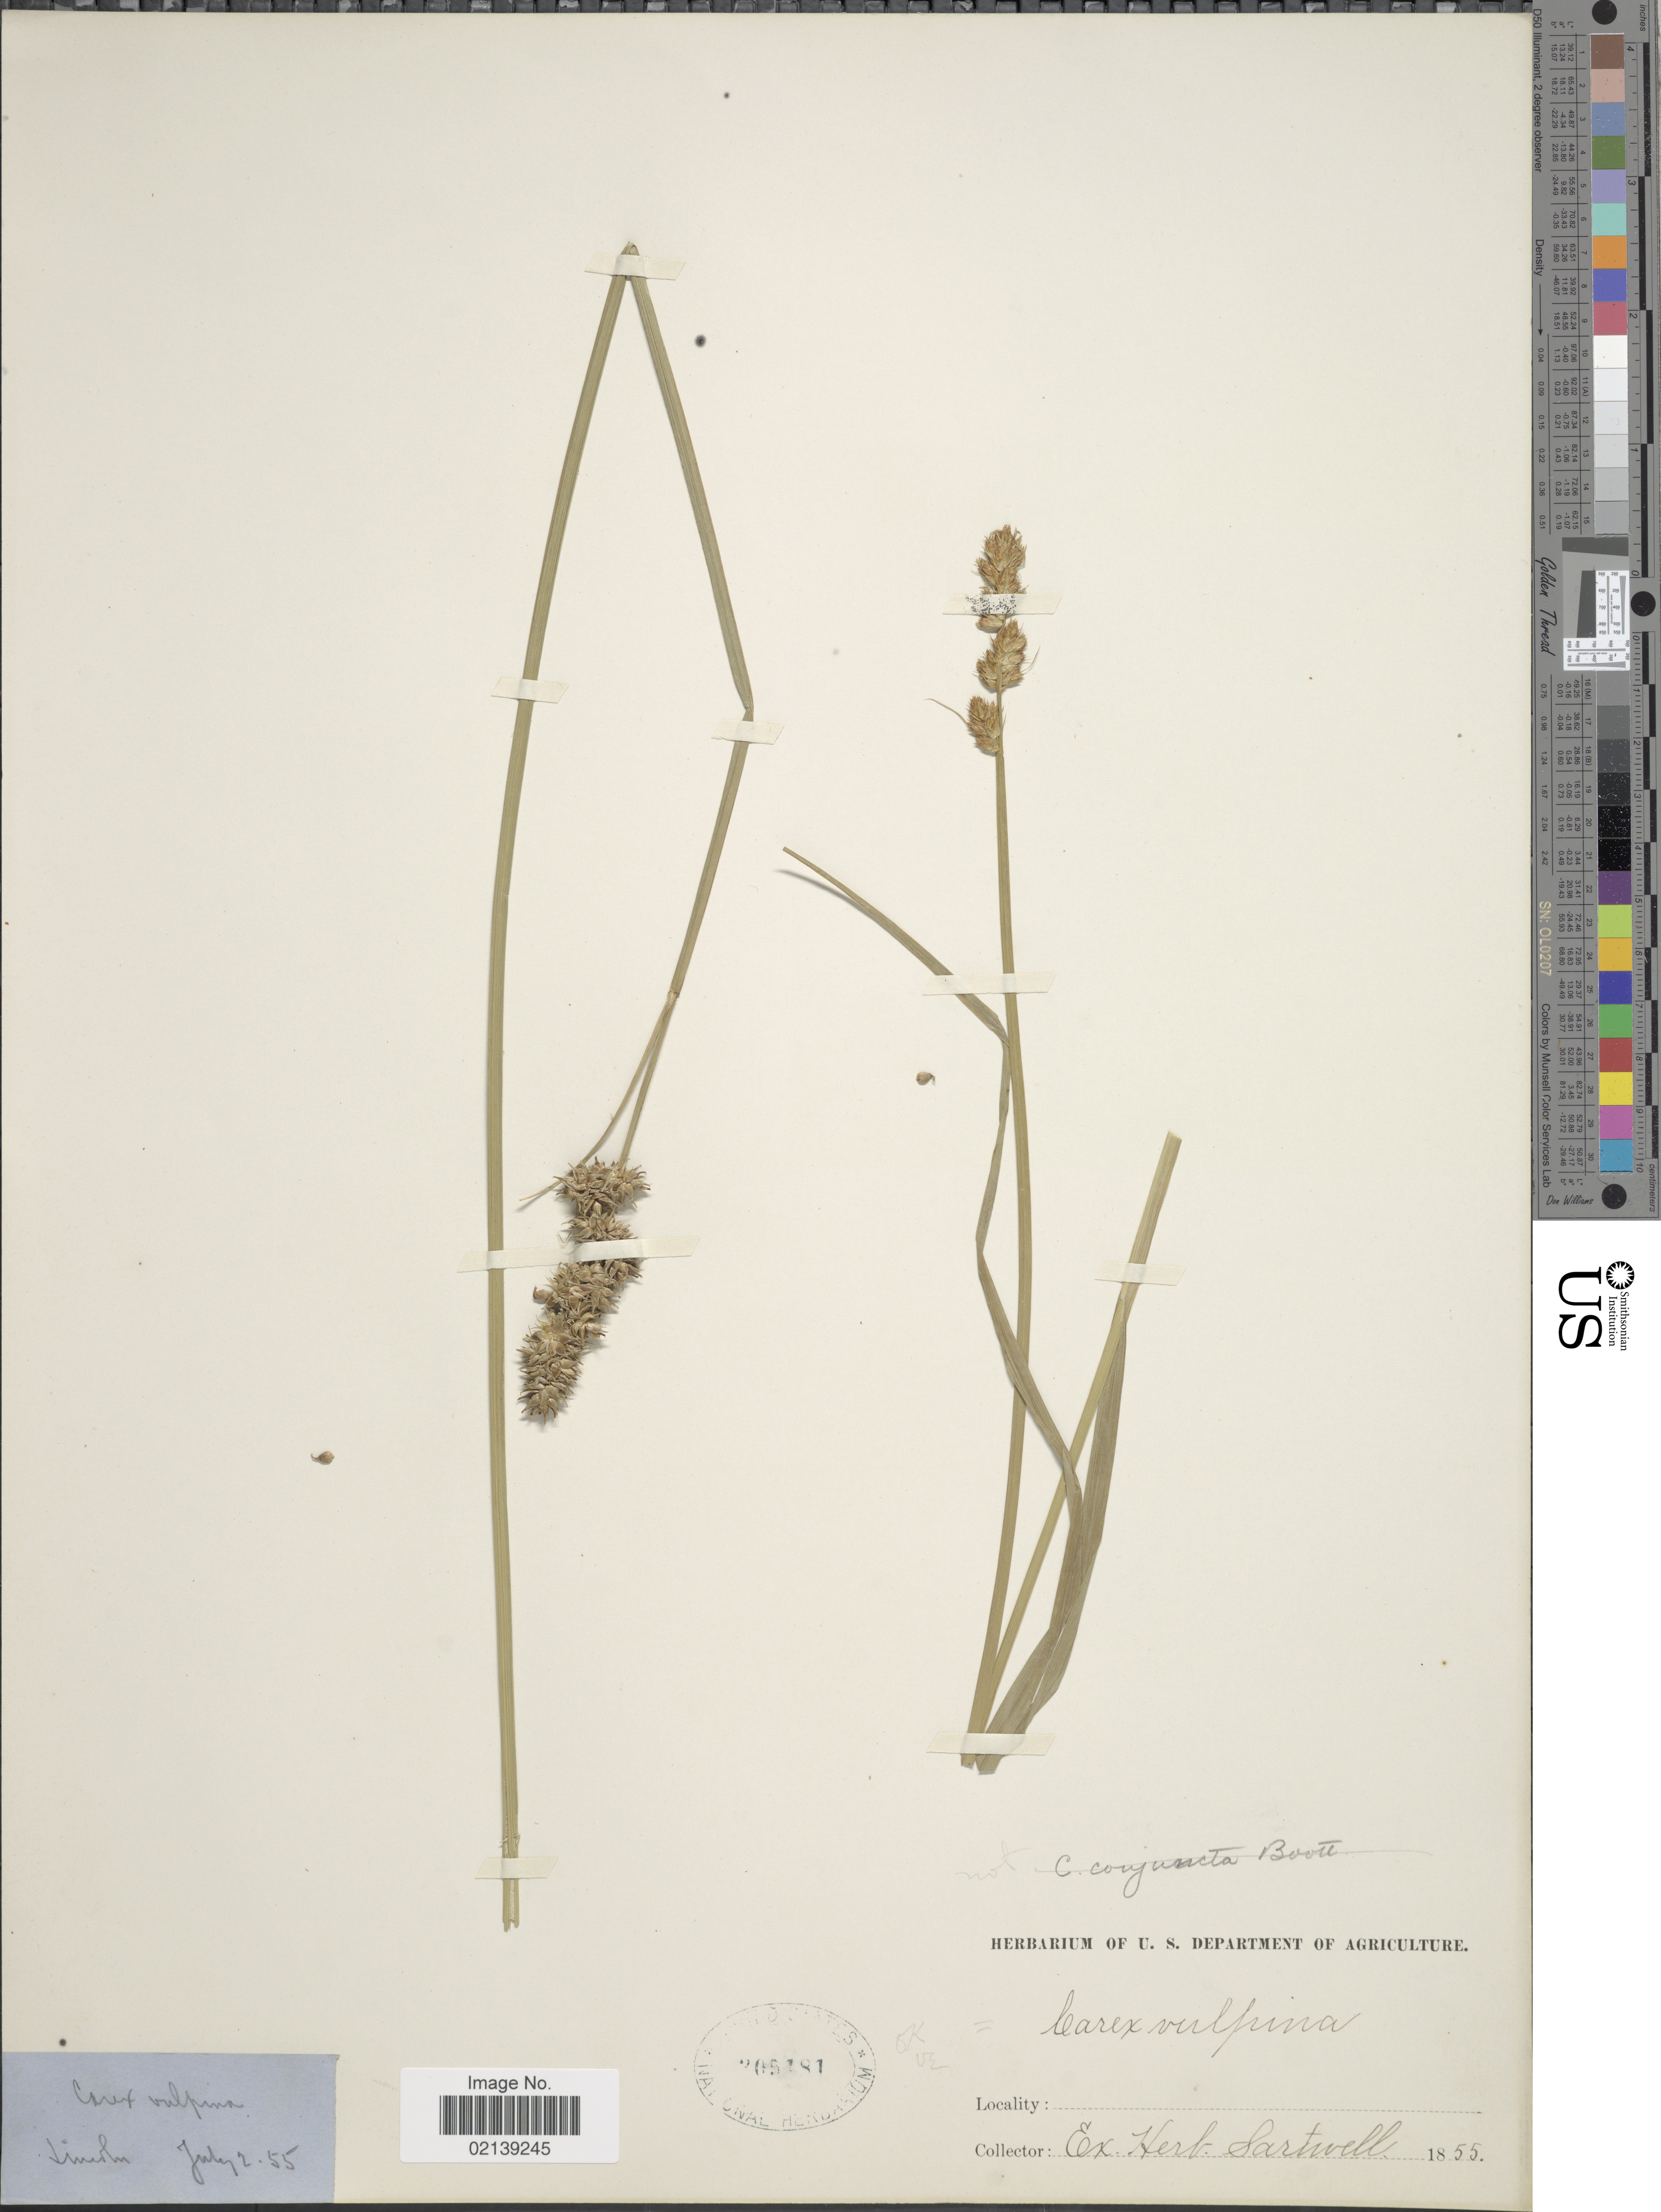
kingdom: Plantae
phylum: Tracheophyta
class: Liliopsida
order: Poales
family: Cyperaceae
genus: Carex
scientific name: Carex vulpina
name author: L.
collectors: ex herb. Sartwell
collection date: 1855-07-02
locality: Lincoln [unsure placement]